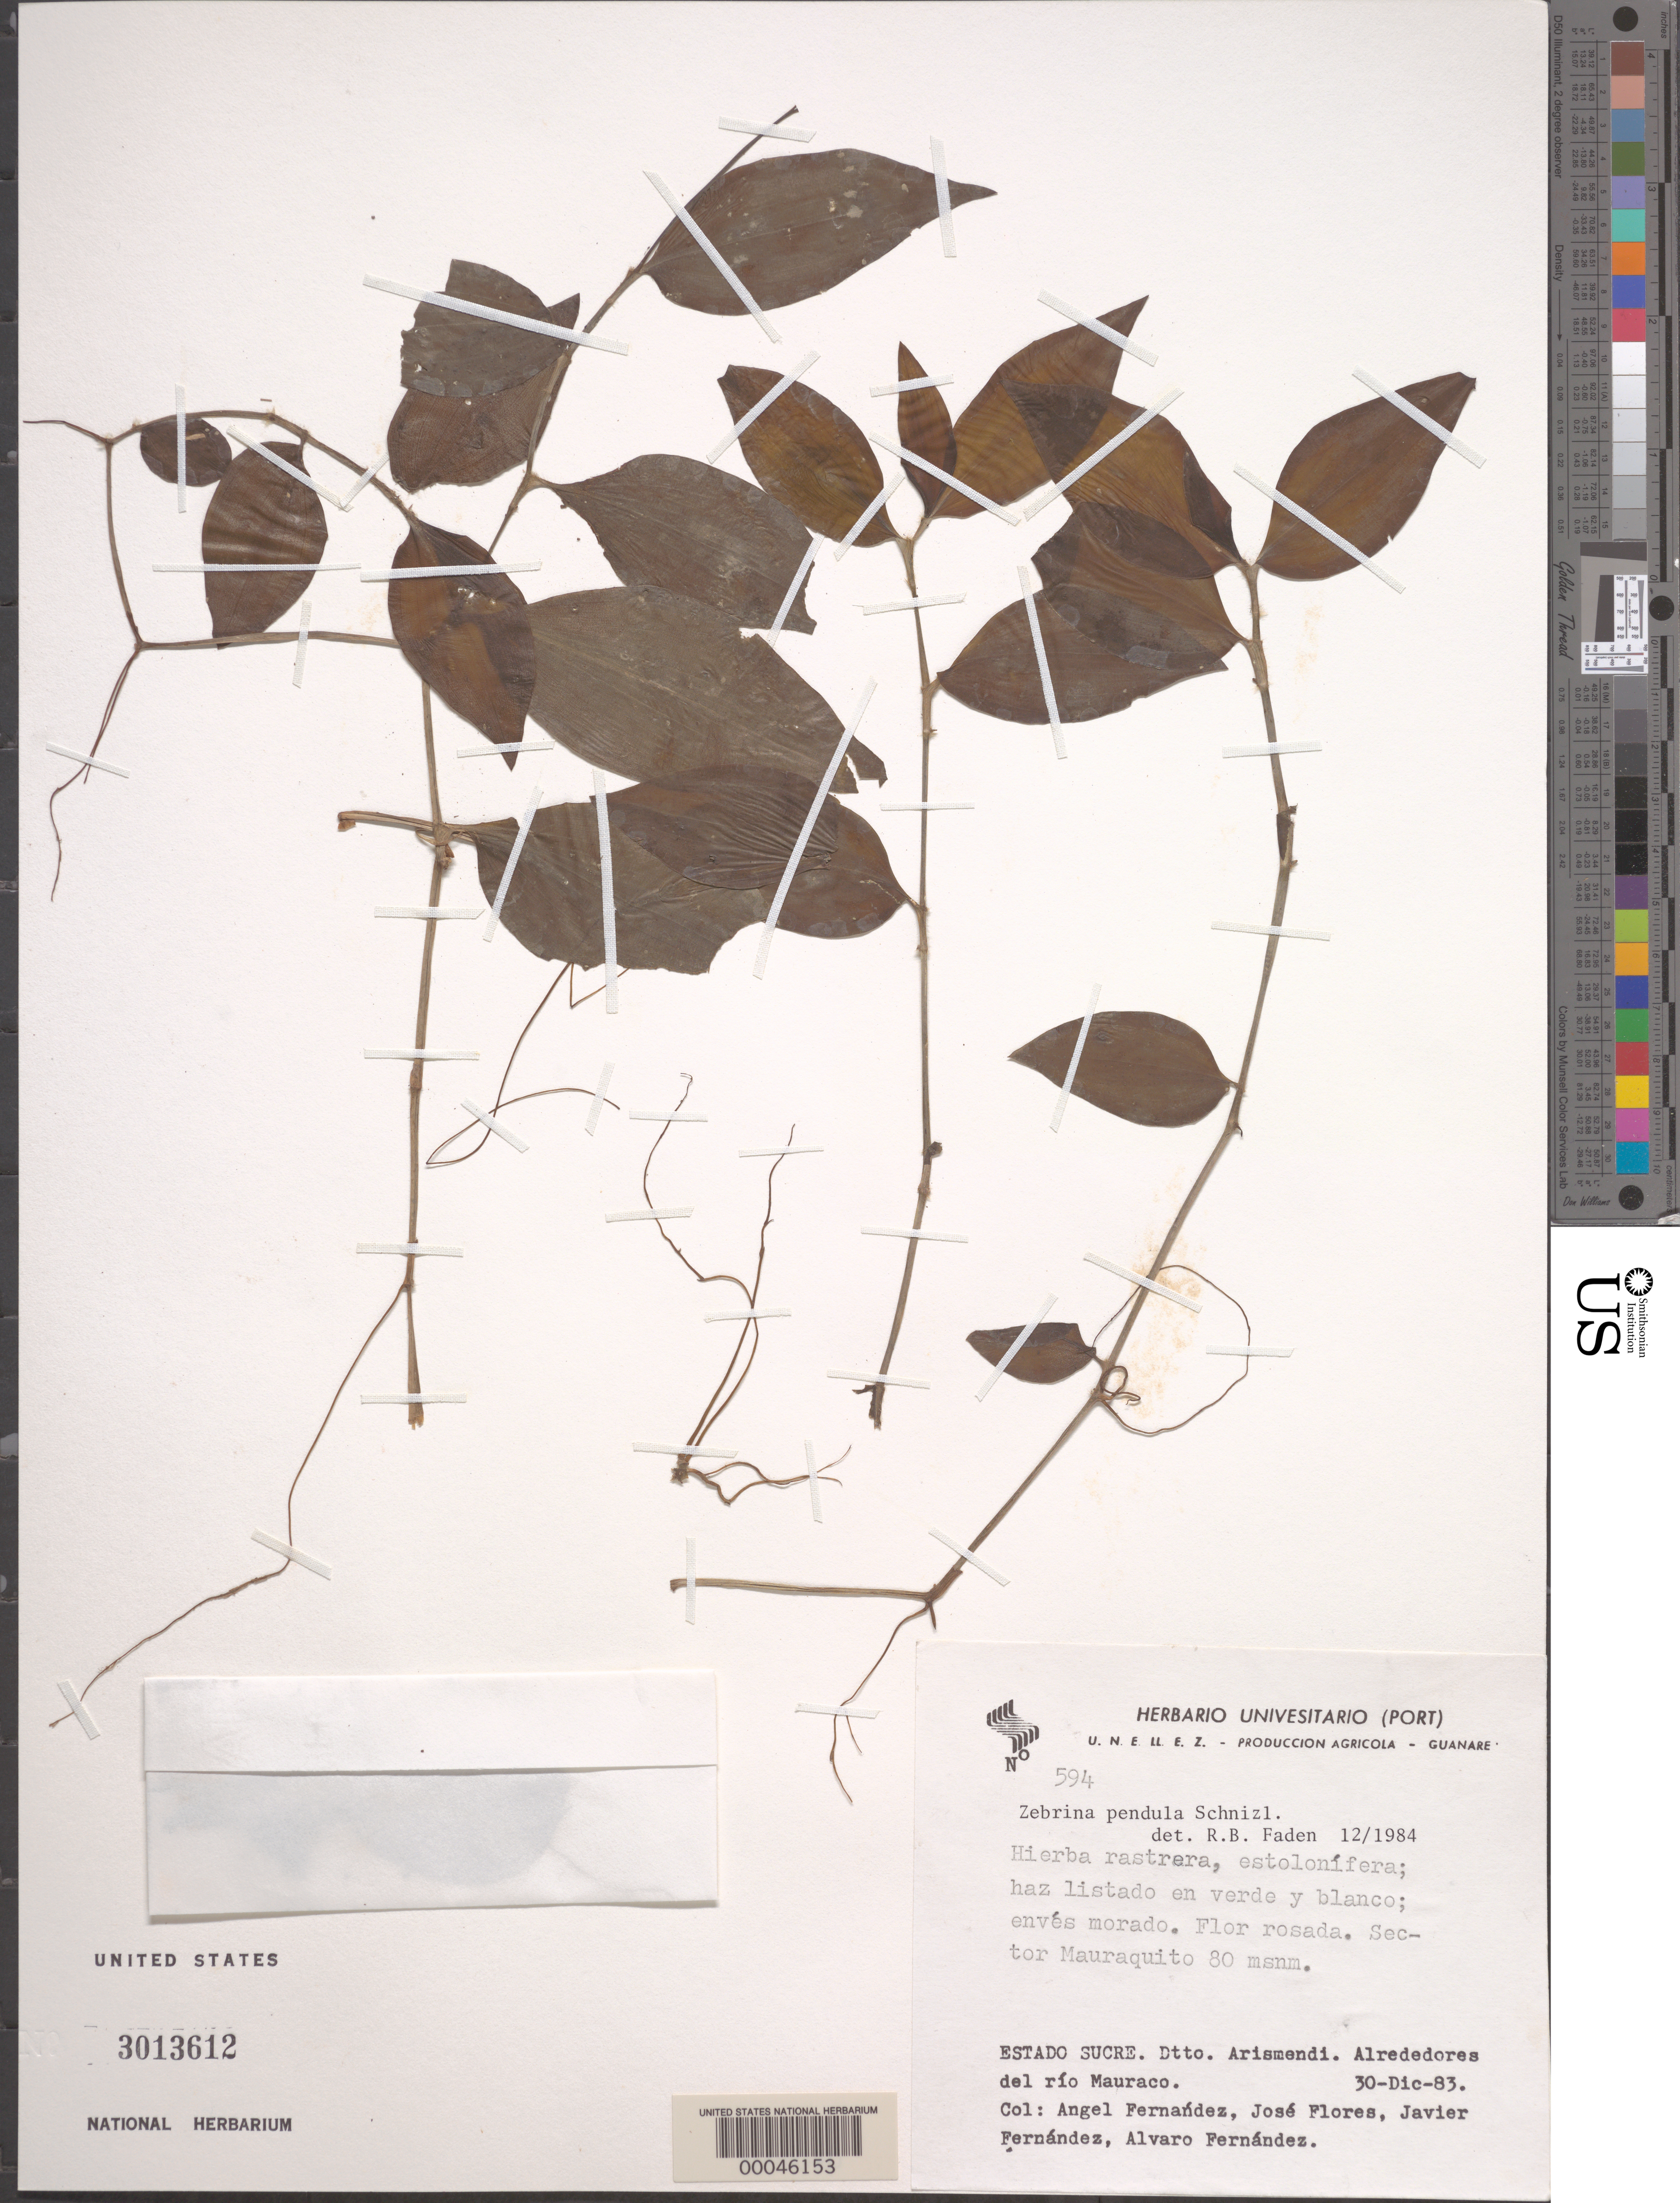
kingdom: Plantae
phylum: Tracheophyta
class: Liliopsida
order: Commelinales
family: Commelinaceae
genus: Tradescantia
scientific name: Tradescantia zebrina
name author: Bosse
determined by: Faden, Robert B., (US), Smithsonian Institution - National Museum of Natural History (UNITED STATES)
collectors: Á. Fernández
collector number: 594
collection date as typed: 30 Dec 1983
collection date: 1983-12-30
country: Venezuela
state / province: Sucre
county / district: Arismendi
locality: Alredores del rio mauraco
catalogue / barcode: US 3013612